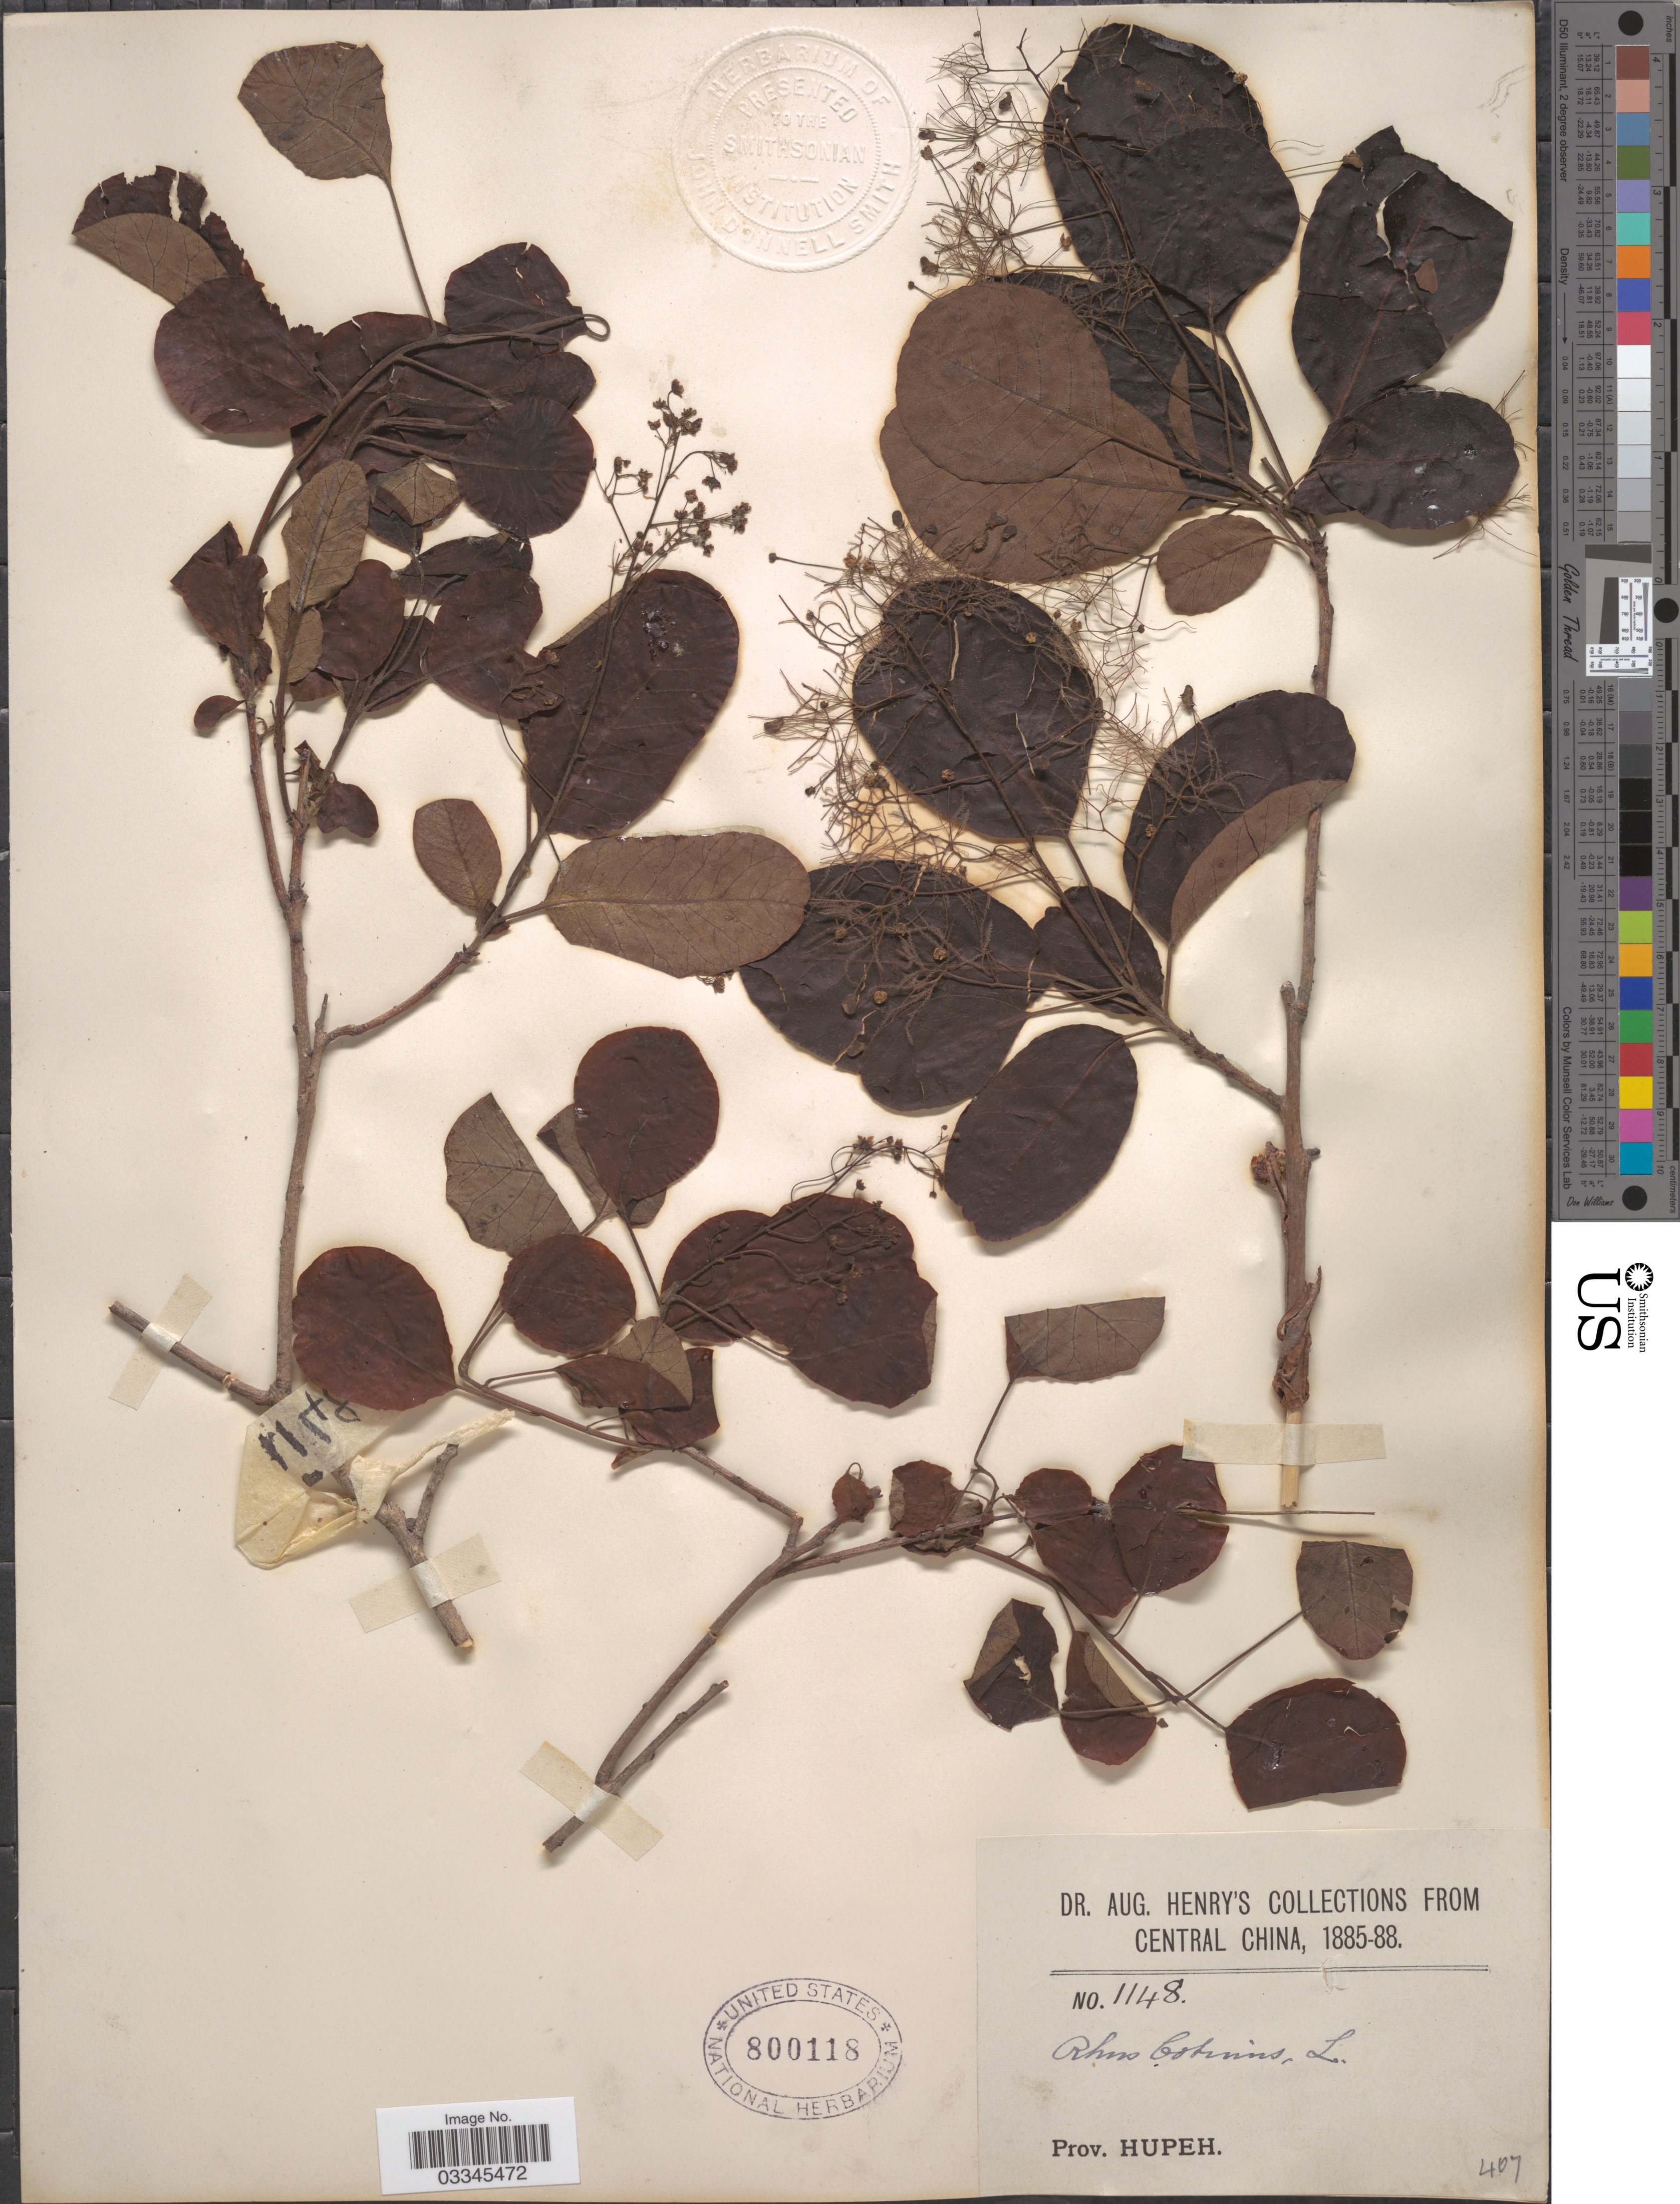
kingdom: Plantae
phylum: Tracheophyta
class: Magnoliopsida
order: Sapindales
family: Anacardiaceae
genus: Cotinus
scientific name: Cotinus coggygria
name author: Scop.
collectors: A. Henry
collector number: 1148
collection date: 1885/1888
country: China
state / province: Hubei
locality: Central China. Prov. Hupeh.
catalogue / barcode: US 800118